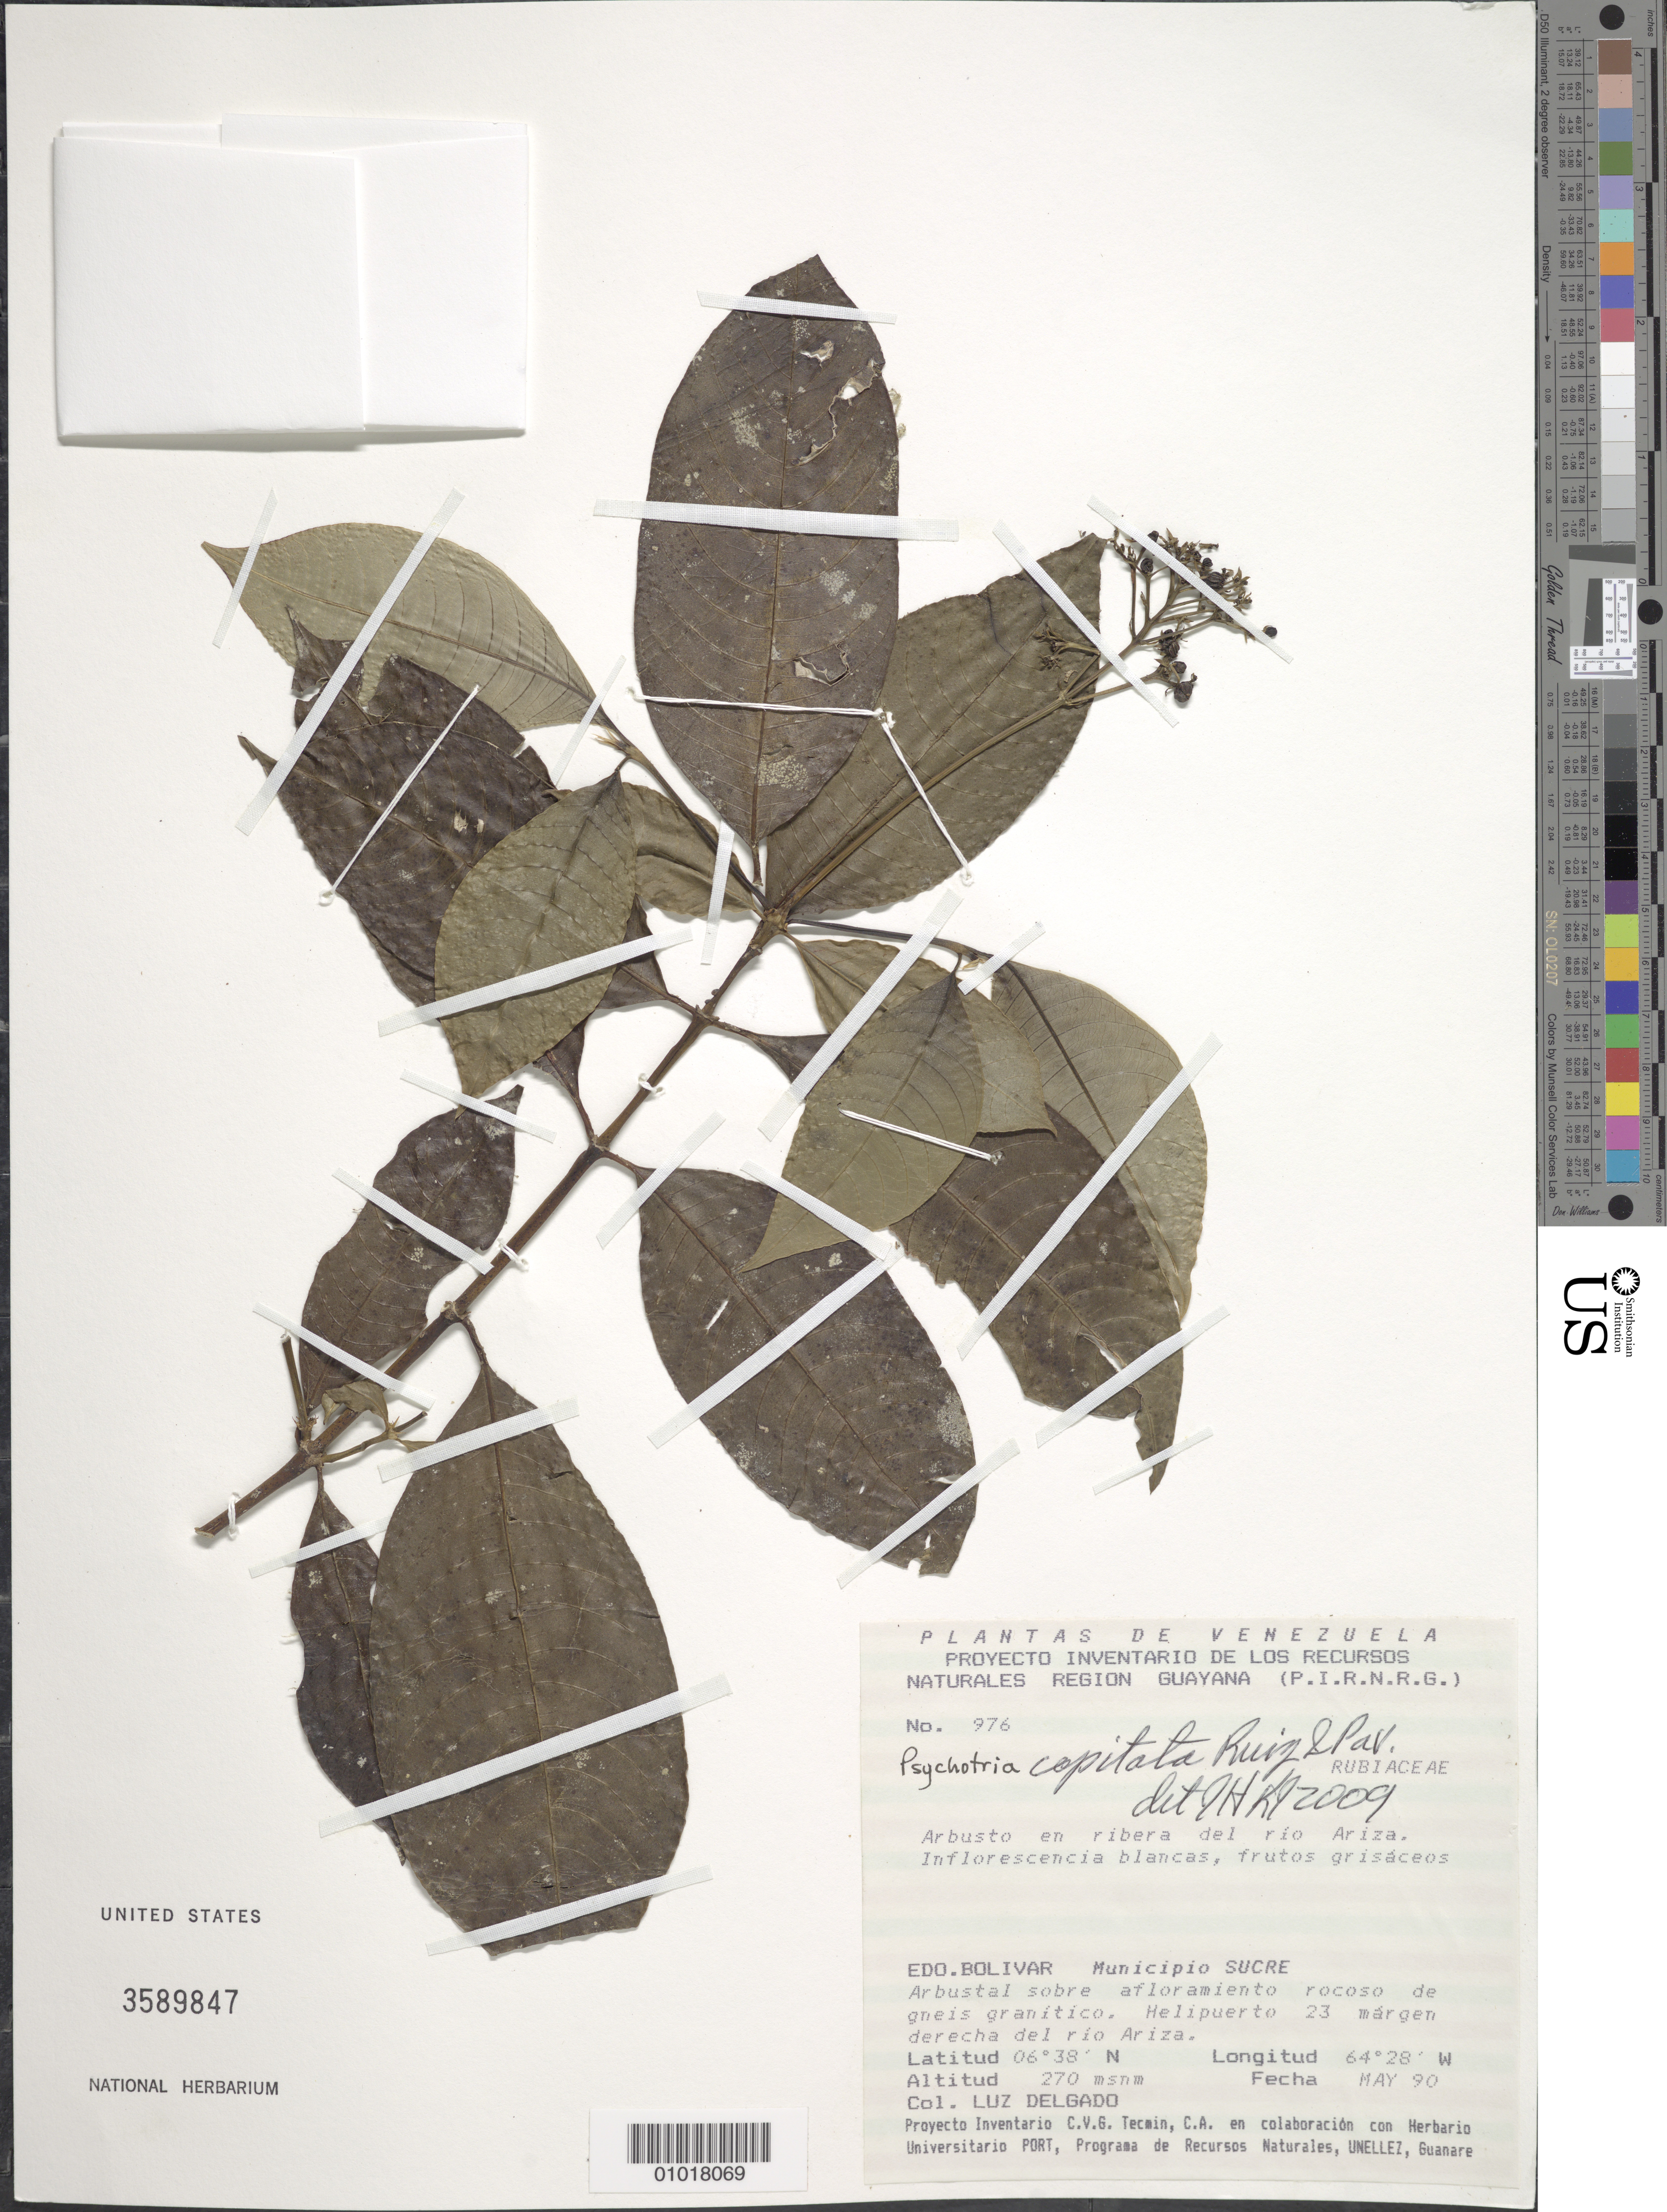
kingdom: Plantae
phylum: Tracheophyta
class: Magnoliopsida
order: Gentianales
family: Rubiaceae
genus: Psychotria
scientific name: Psychotria capitata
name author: Ruiz & Pav.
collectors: L. Delgado V.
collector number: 976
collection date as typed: May-90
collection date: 1990-05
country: Venezuela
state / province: Bolívar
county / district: Sucre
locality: Helipuerto 23 margen derecha del rio Ariza.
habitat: Arbustal sobre afloramiento rocoso de gneis granitico.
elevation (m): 270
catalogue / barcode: US 3589847